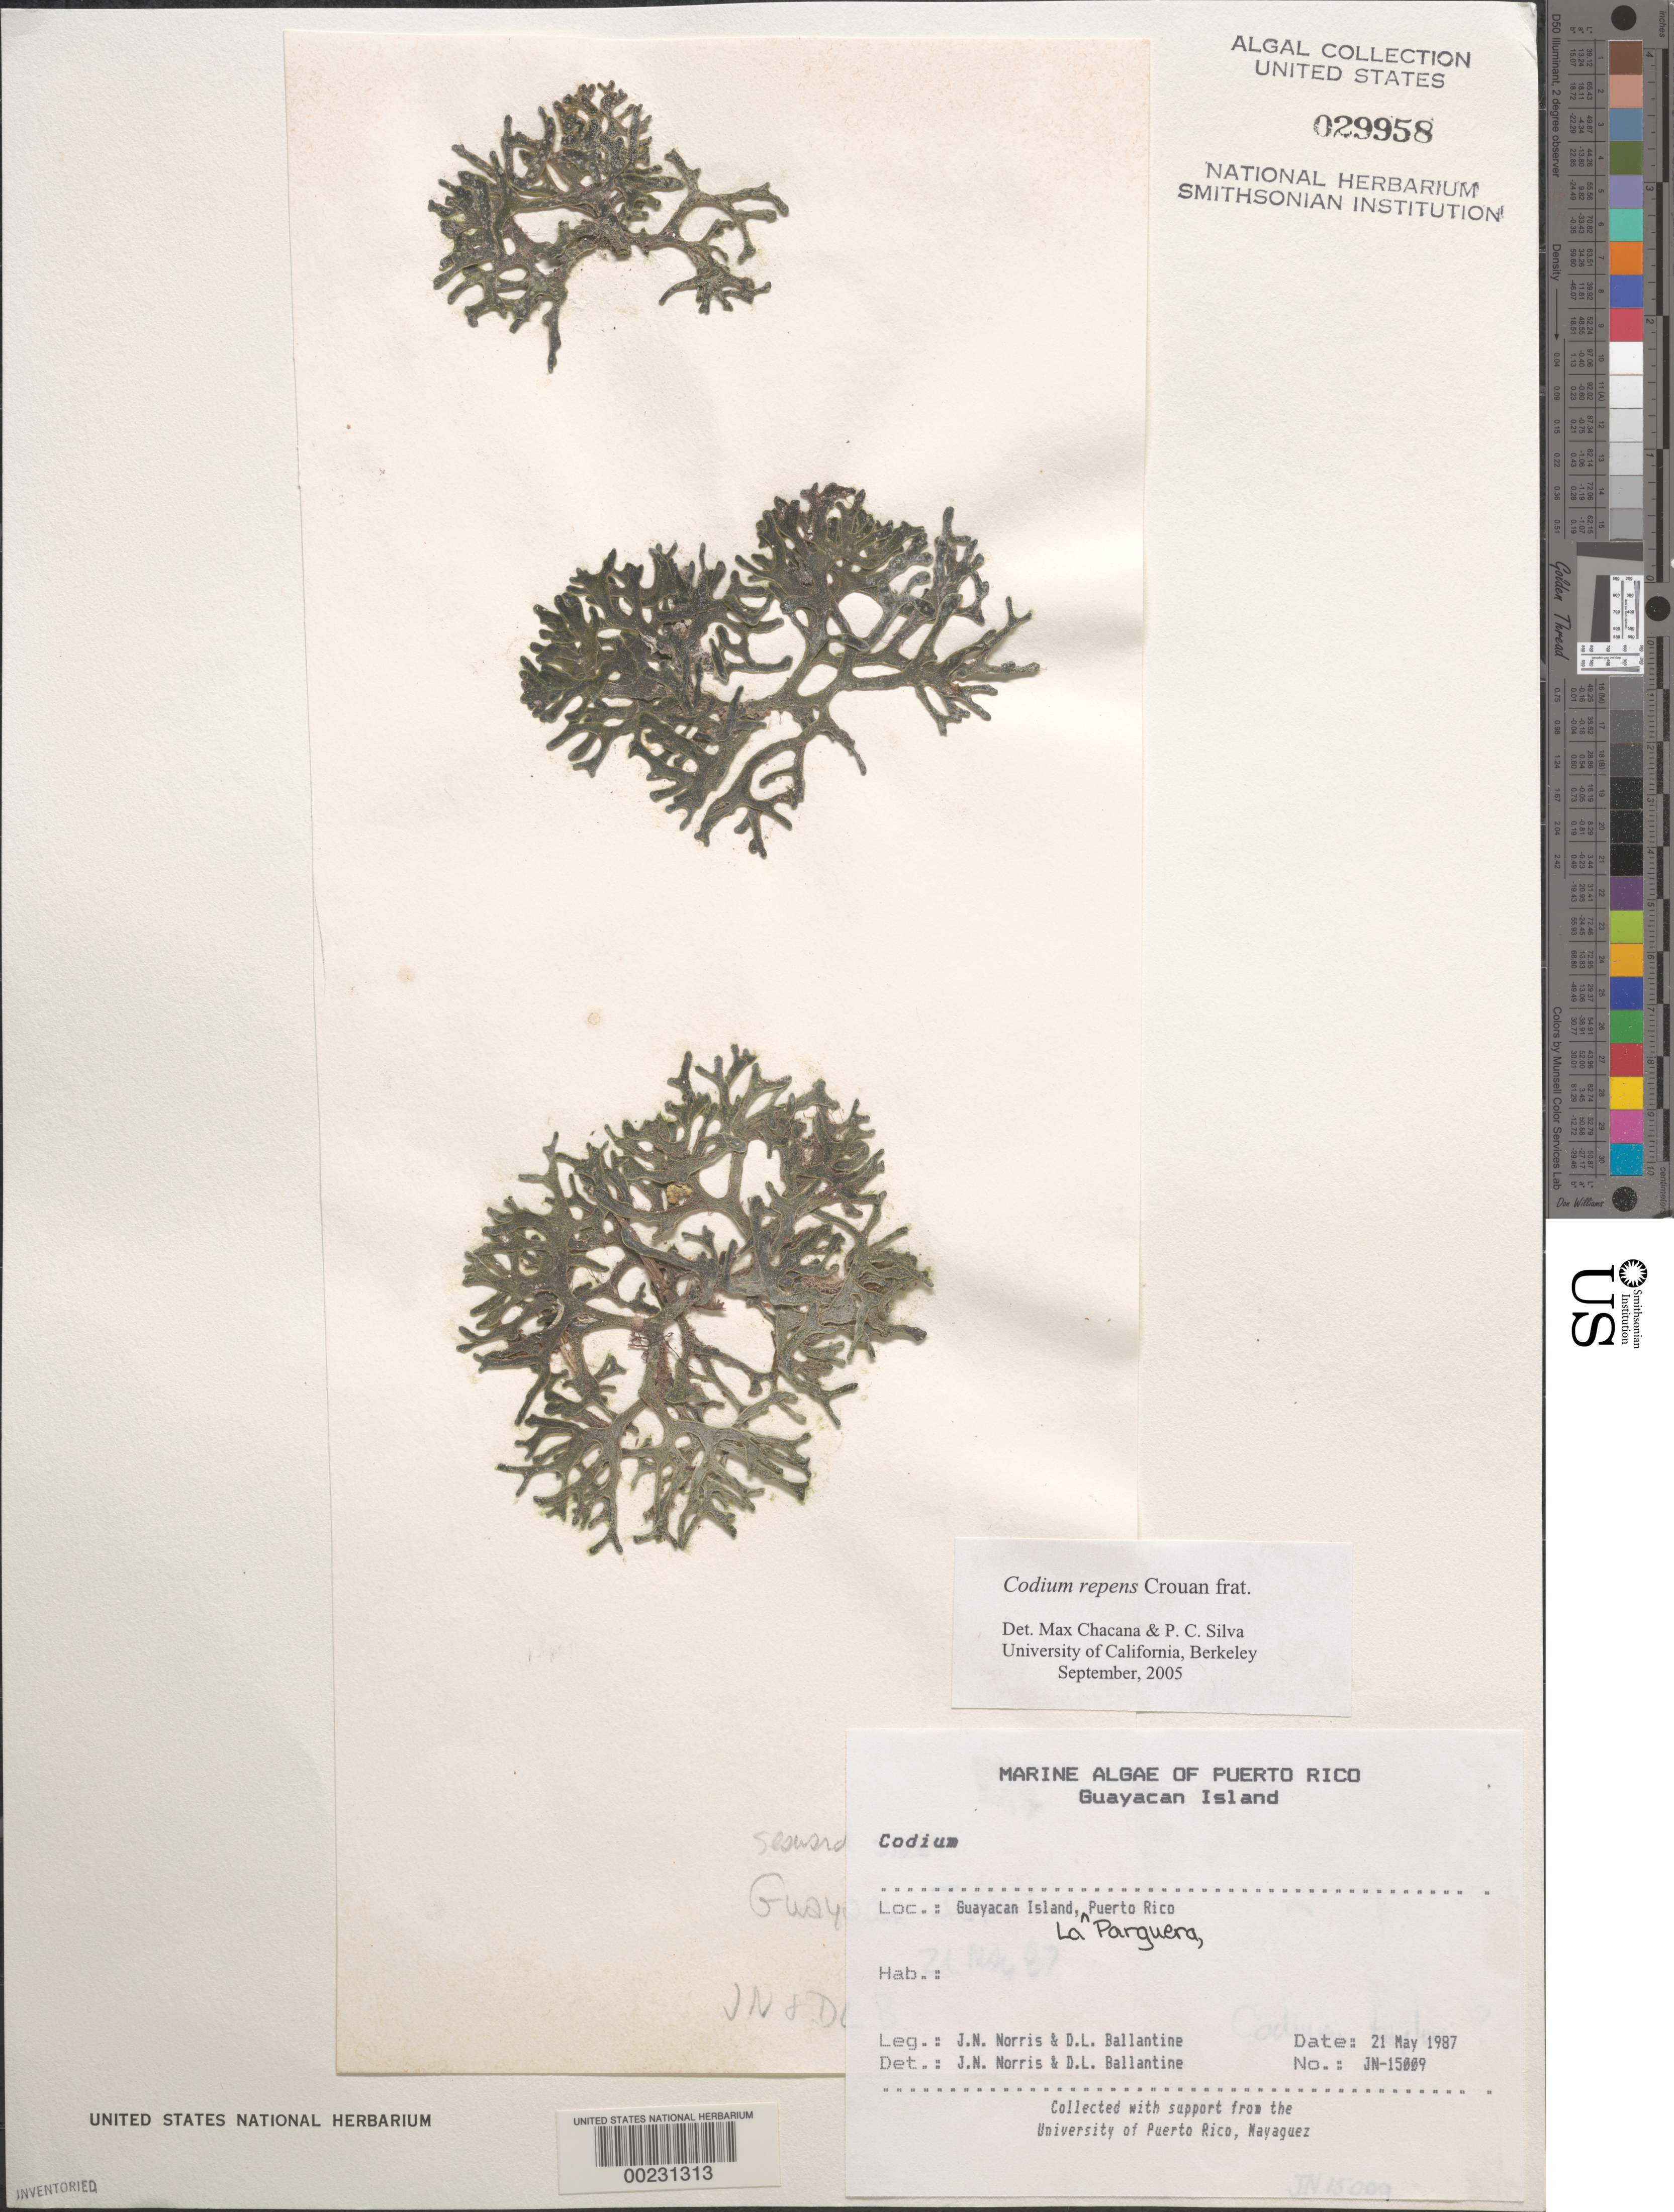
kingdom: Plantae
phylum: Chlorophyta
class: Ulvophyceae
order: Bryopsidales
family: Codiaceae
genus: Codium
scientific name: Codium repens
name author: P. Crouan & H. Crouan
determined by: Chacana, M. E.; Silva, P. C.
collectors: J. N. Norris & D.L. Ballantine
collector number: JN-15009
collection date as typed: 21 May 1987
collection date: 1987-05-21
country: Puerto Rico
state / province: Lajas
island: Guayacan Island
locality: La Parguera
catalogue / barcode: US 29958